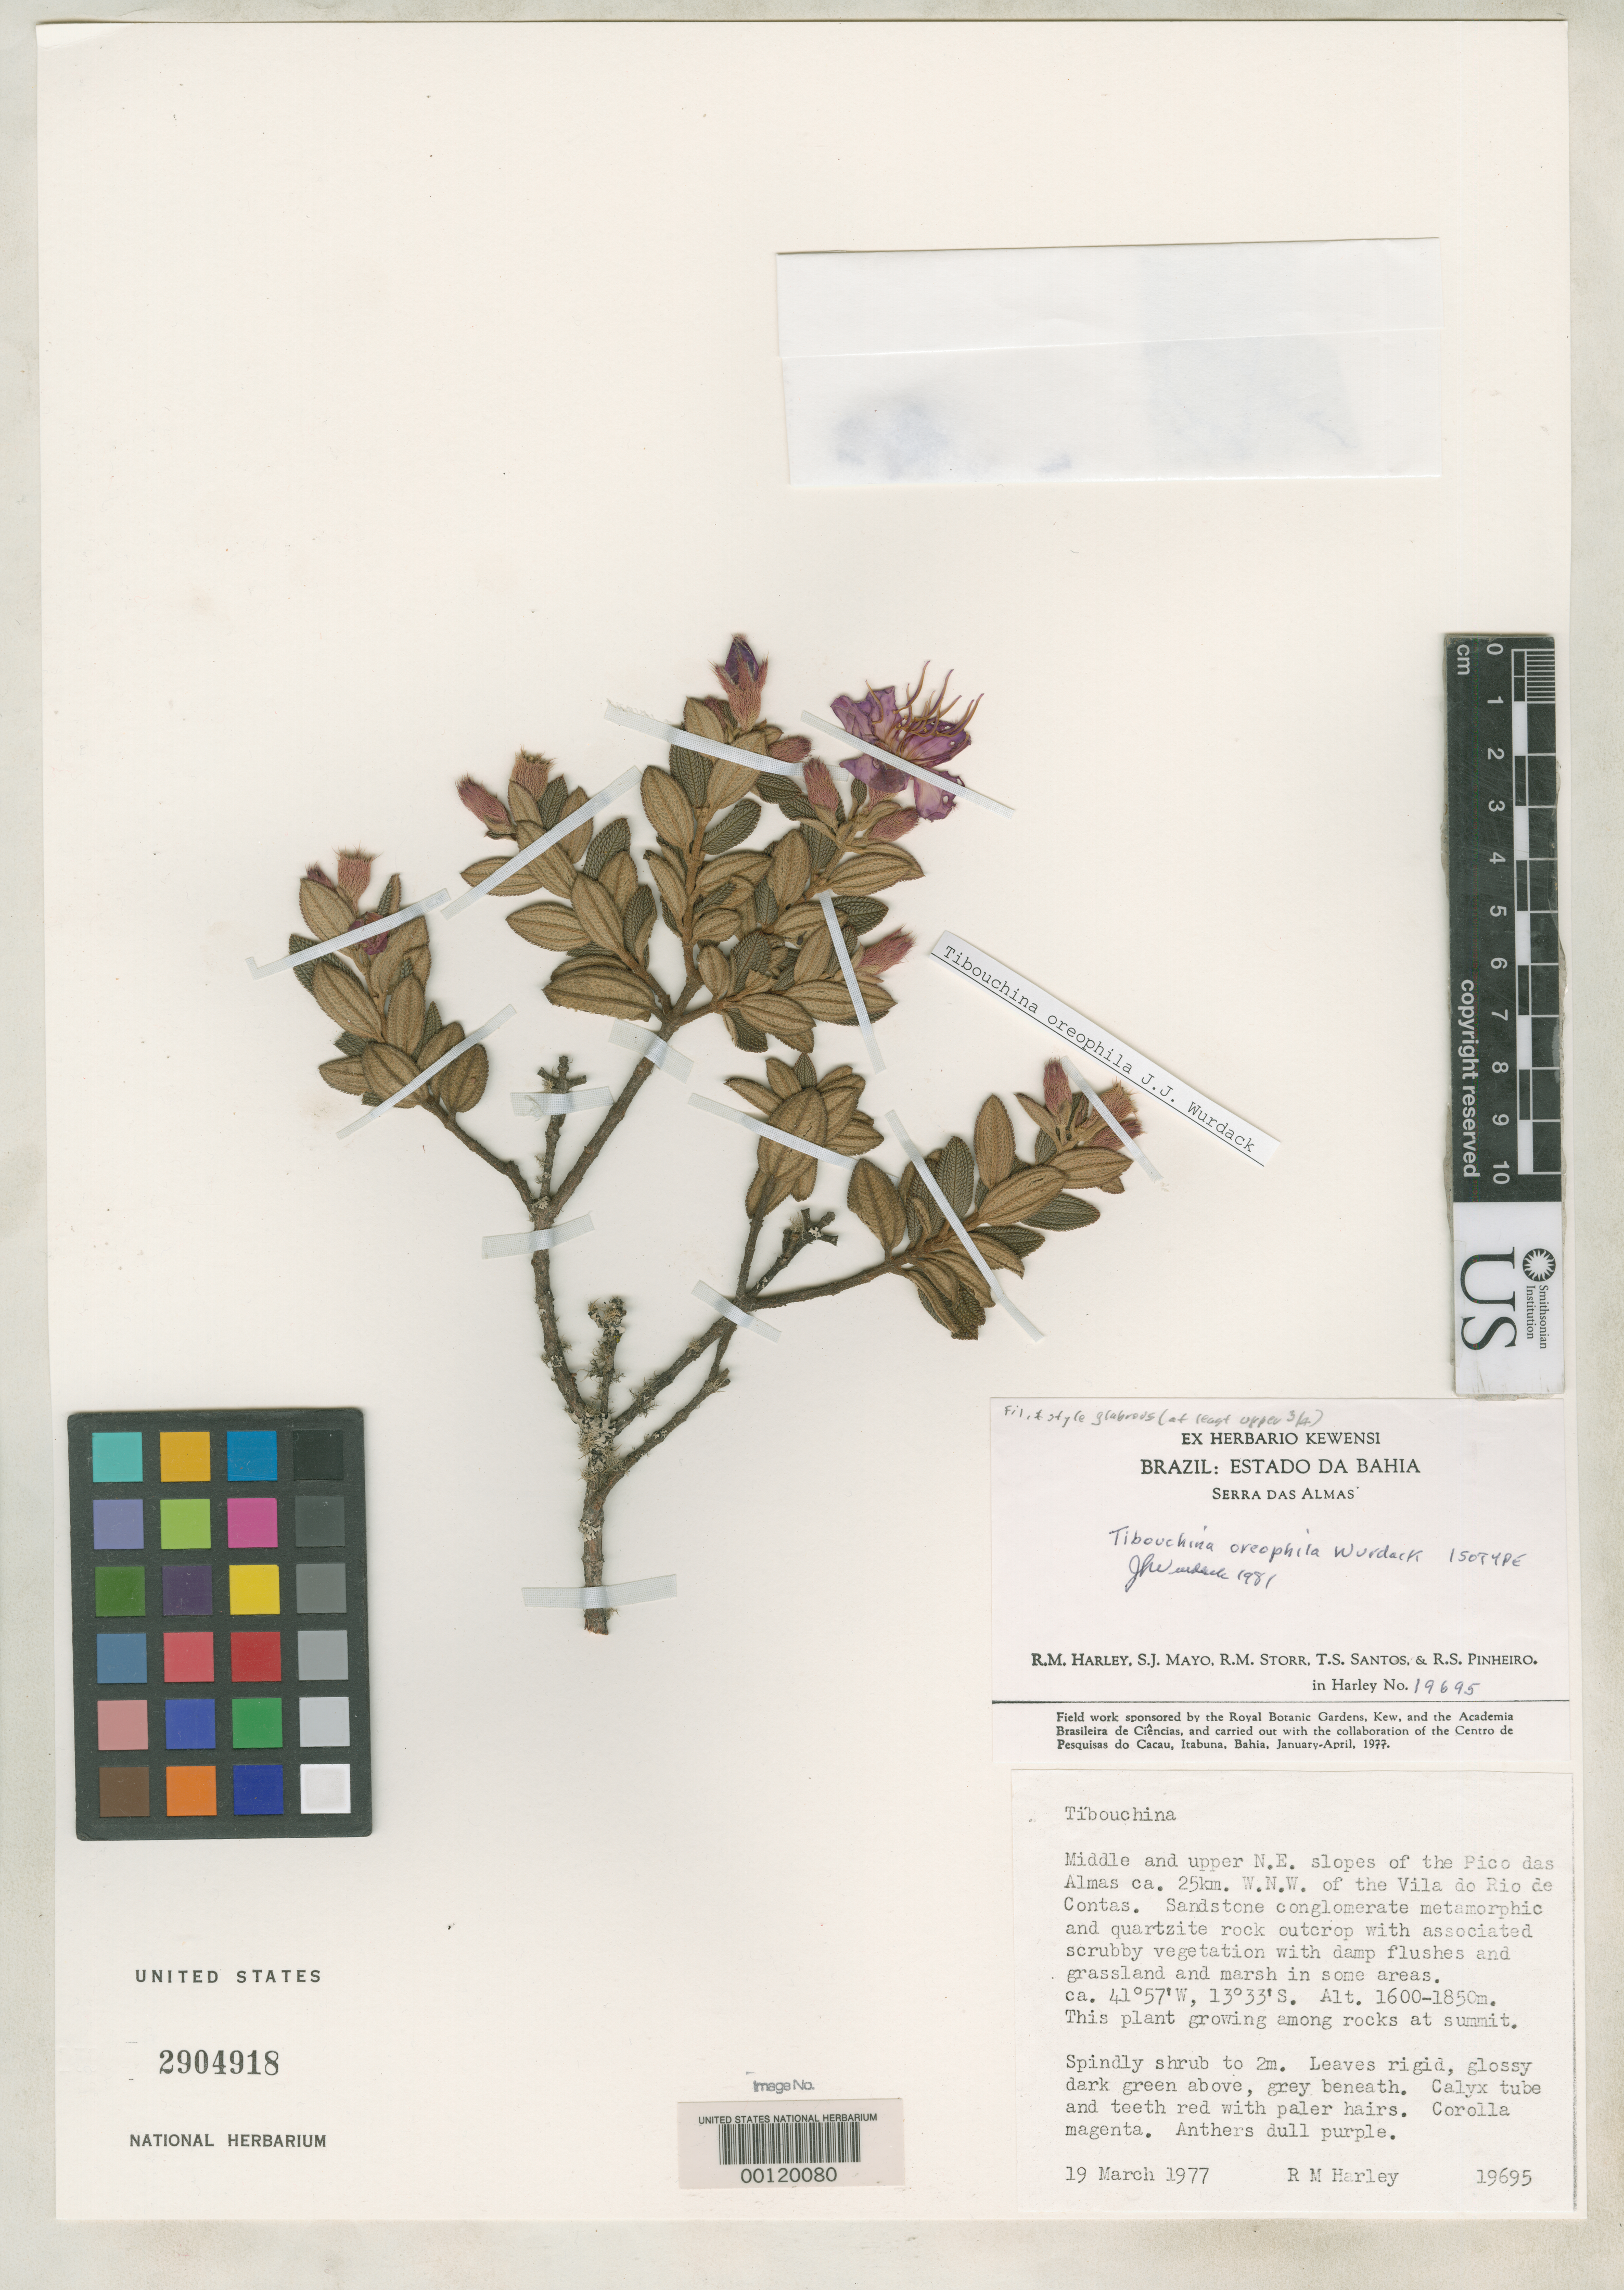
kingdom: Plantae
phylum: Tracheophyta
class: Magnoliopsida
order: Myrtales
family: Melastomataceae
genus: Tibouchina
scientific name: Tibouchina oreophila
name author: Wurdack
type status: Isotype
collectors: R. M. Harley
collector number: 19695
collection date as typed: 19 Mar 1977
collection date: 1977-03-19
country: Brazil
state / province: Bahia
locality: Pico das Almas.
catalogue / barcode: US 2904918